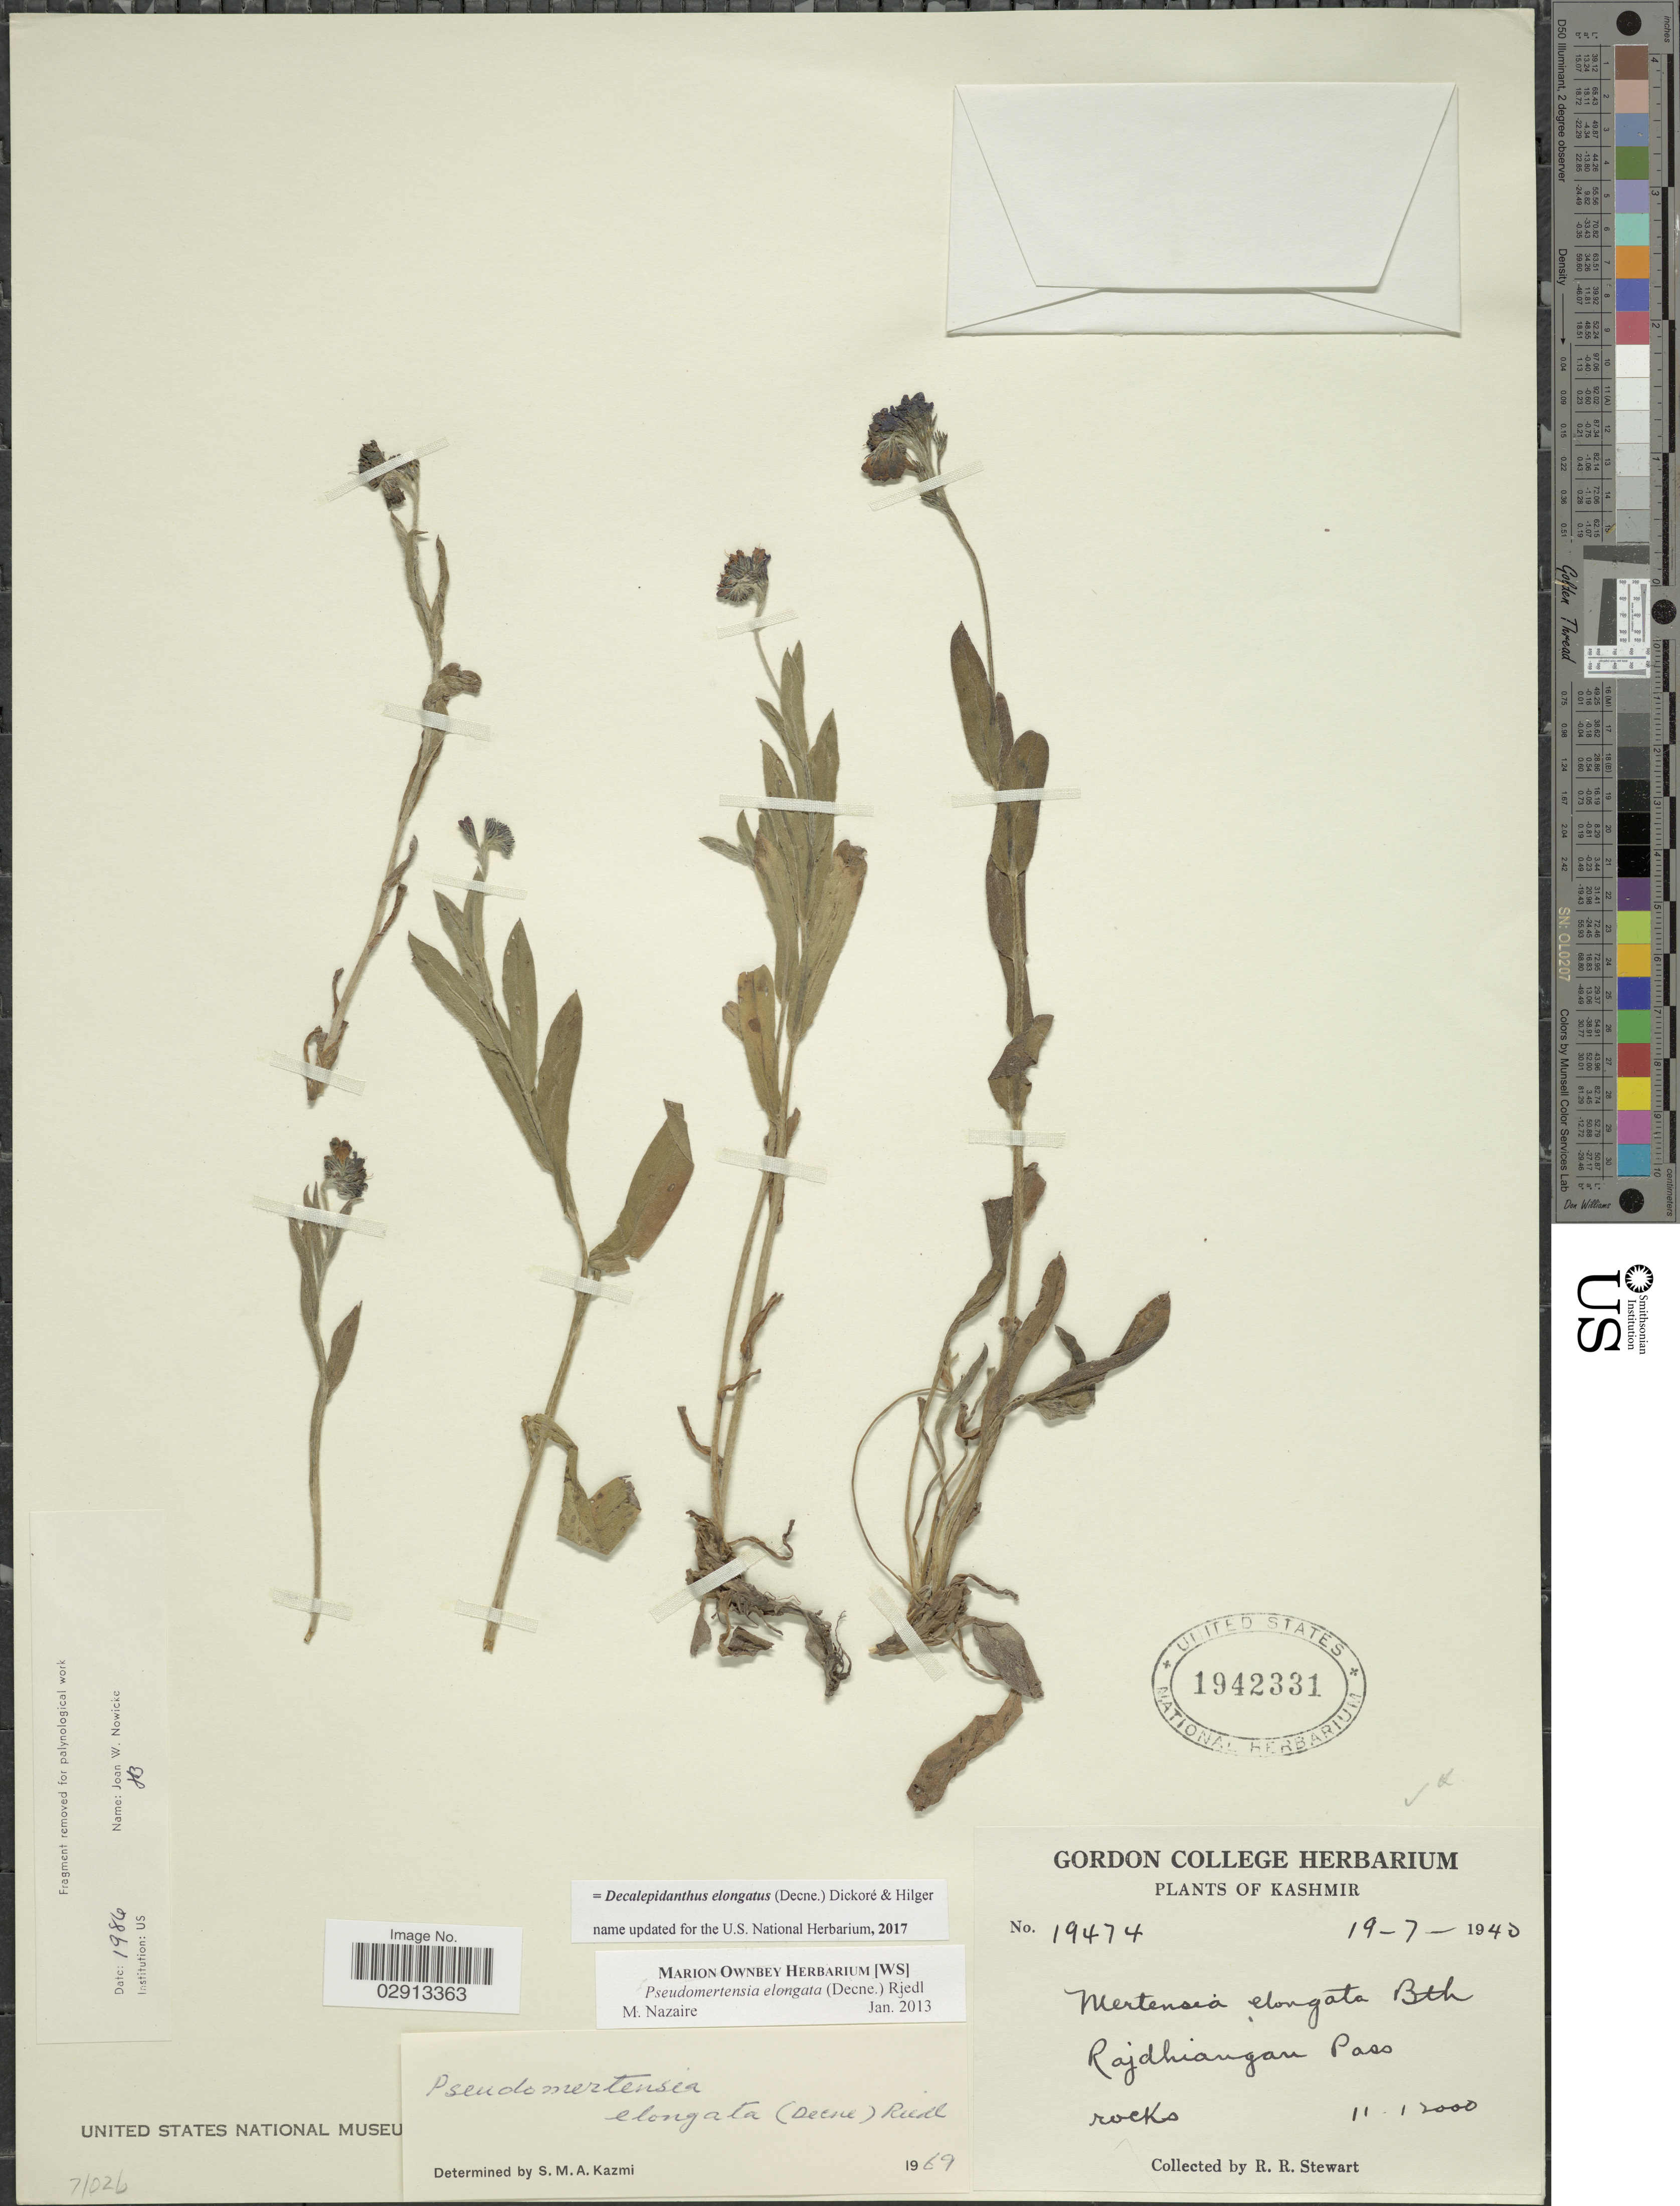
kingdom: Plantae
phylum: Tracheophyta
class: Magnoliopsida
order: Boraginales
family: Boraginaceae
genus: Decalepidanthus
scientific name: Decalepidanthus elongatus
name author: (Decne.) Dickoré & Hilger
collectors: R. Stewart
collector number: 19474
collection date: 1940-07-19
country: India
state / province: Jammu and Kashmir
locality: Kashmir. Rajdhiangan Pass.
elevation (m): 3353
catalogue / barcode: US 1942331